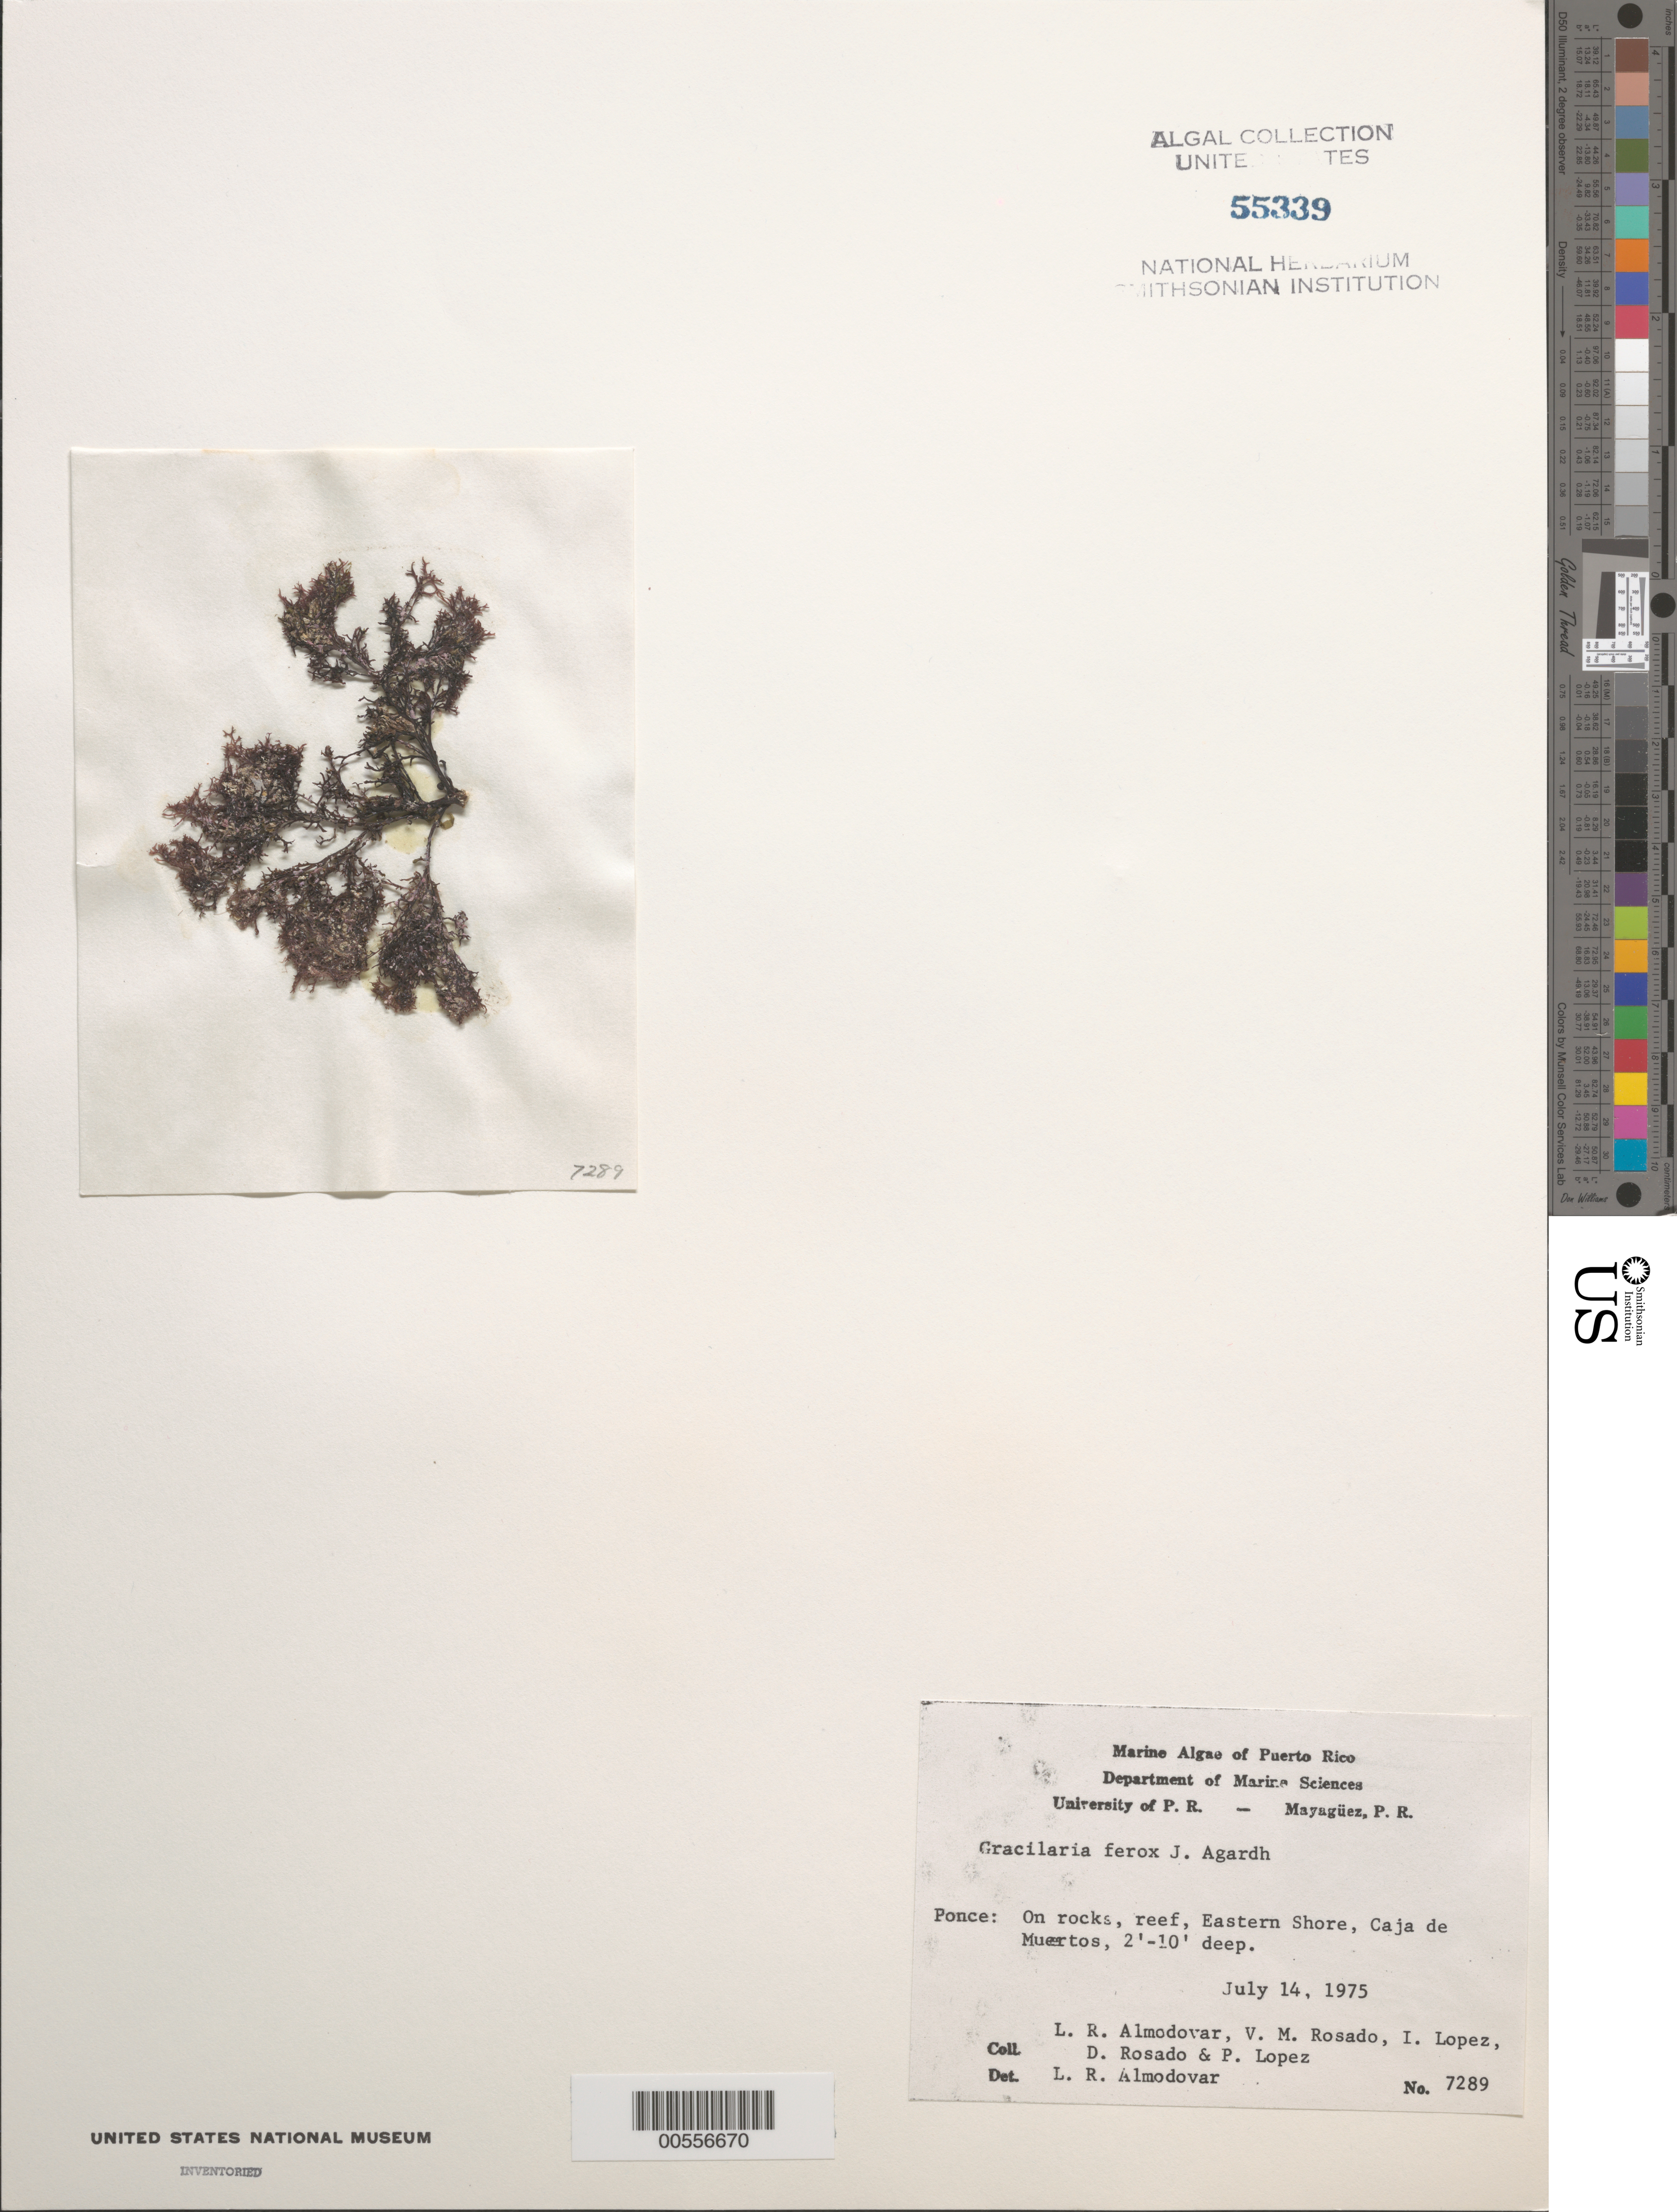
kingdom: Plantae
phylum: Rhodophyta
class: Florideophyceae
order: Gracilariales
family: Gracilariaceae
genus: Gracilaria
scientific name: Gracilaria ferox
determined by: Almodovar, L. R.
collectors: L. Almodovar, V. Rosado, I. Lopéz, D. Rosado & P. Lopez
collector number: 7289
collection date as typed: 14 Jul 1975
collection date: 1975-07-14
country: Puerto Rico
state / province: Ponce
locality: Caja de muertos, eastern shore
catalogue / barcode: US 55339